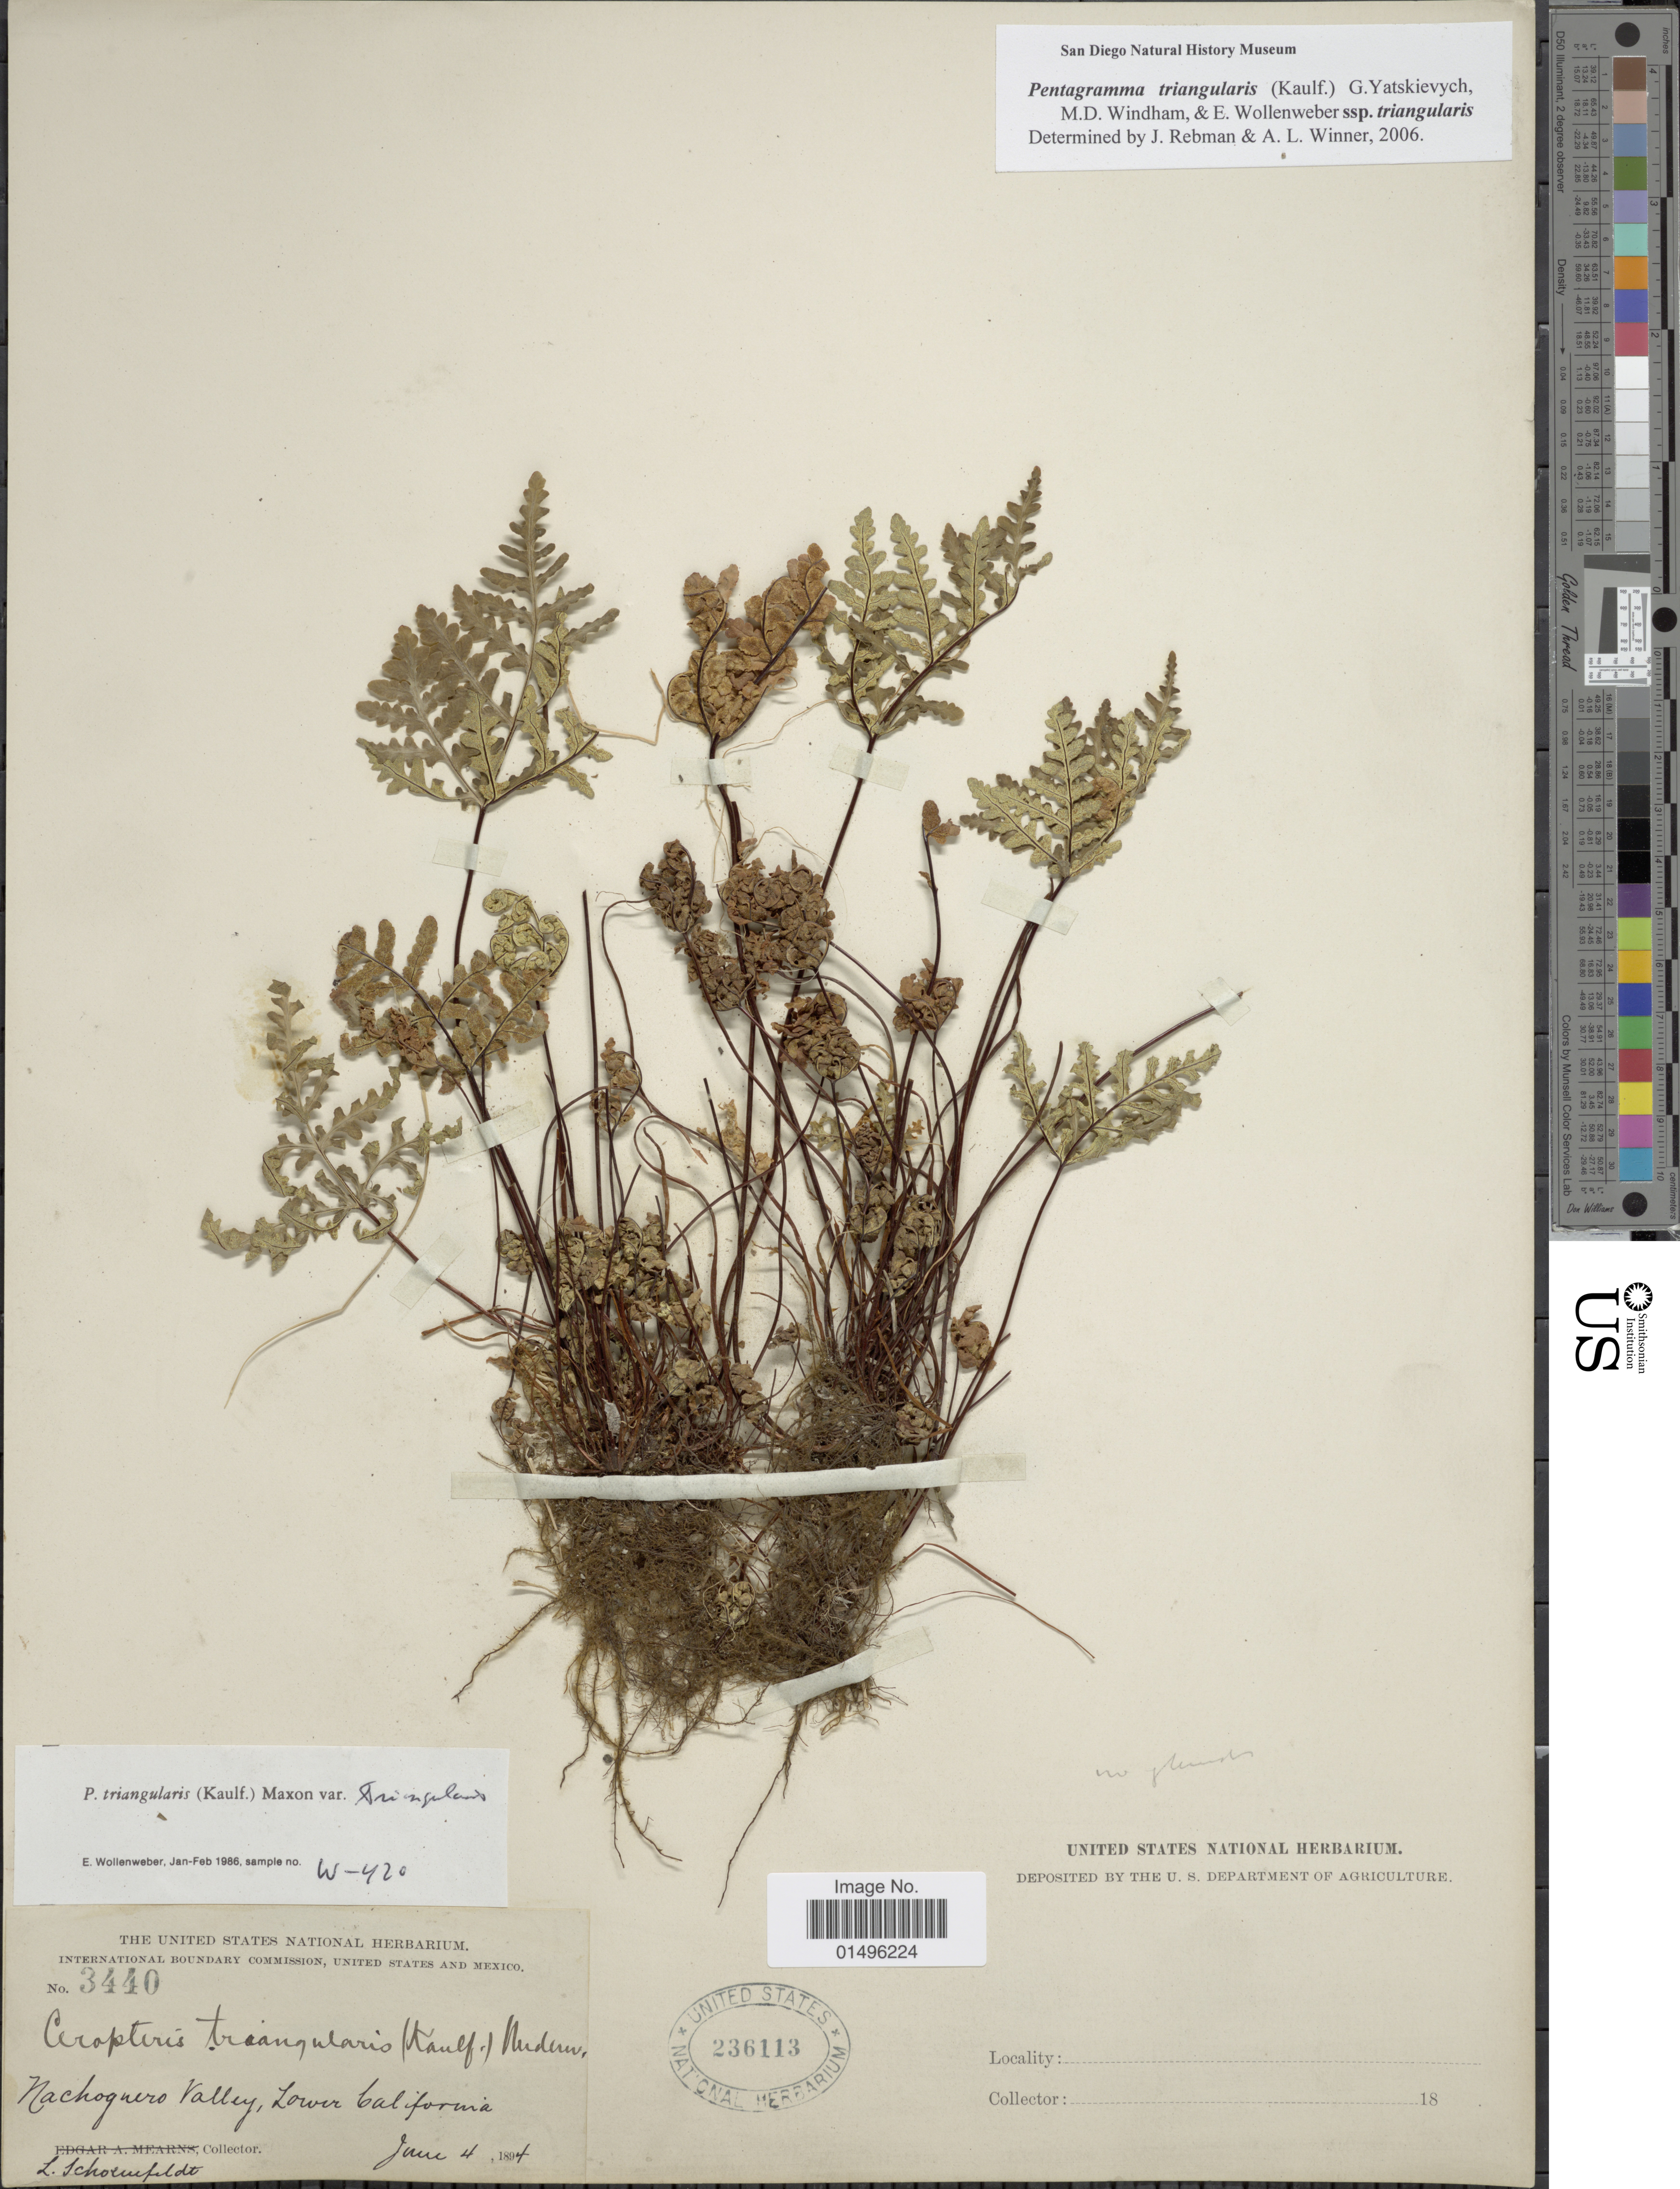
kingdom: Plantae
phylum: Tracheophyta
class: Polypodiopsida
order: Polypodiales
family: Pteridaceae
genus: Pentagramma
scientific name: Pentagramma triangularis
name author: (Kaulf.) Yatsk. et al.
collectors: L. Schoeuefeldt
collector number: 3440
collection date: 1894-06-04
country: Mexico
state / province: Baja California Norte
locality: Lower California, Nachoguero Valley.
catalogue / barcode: US 236113